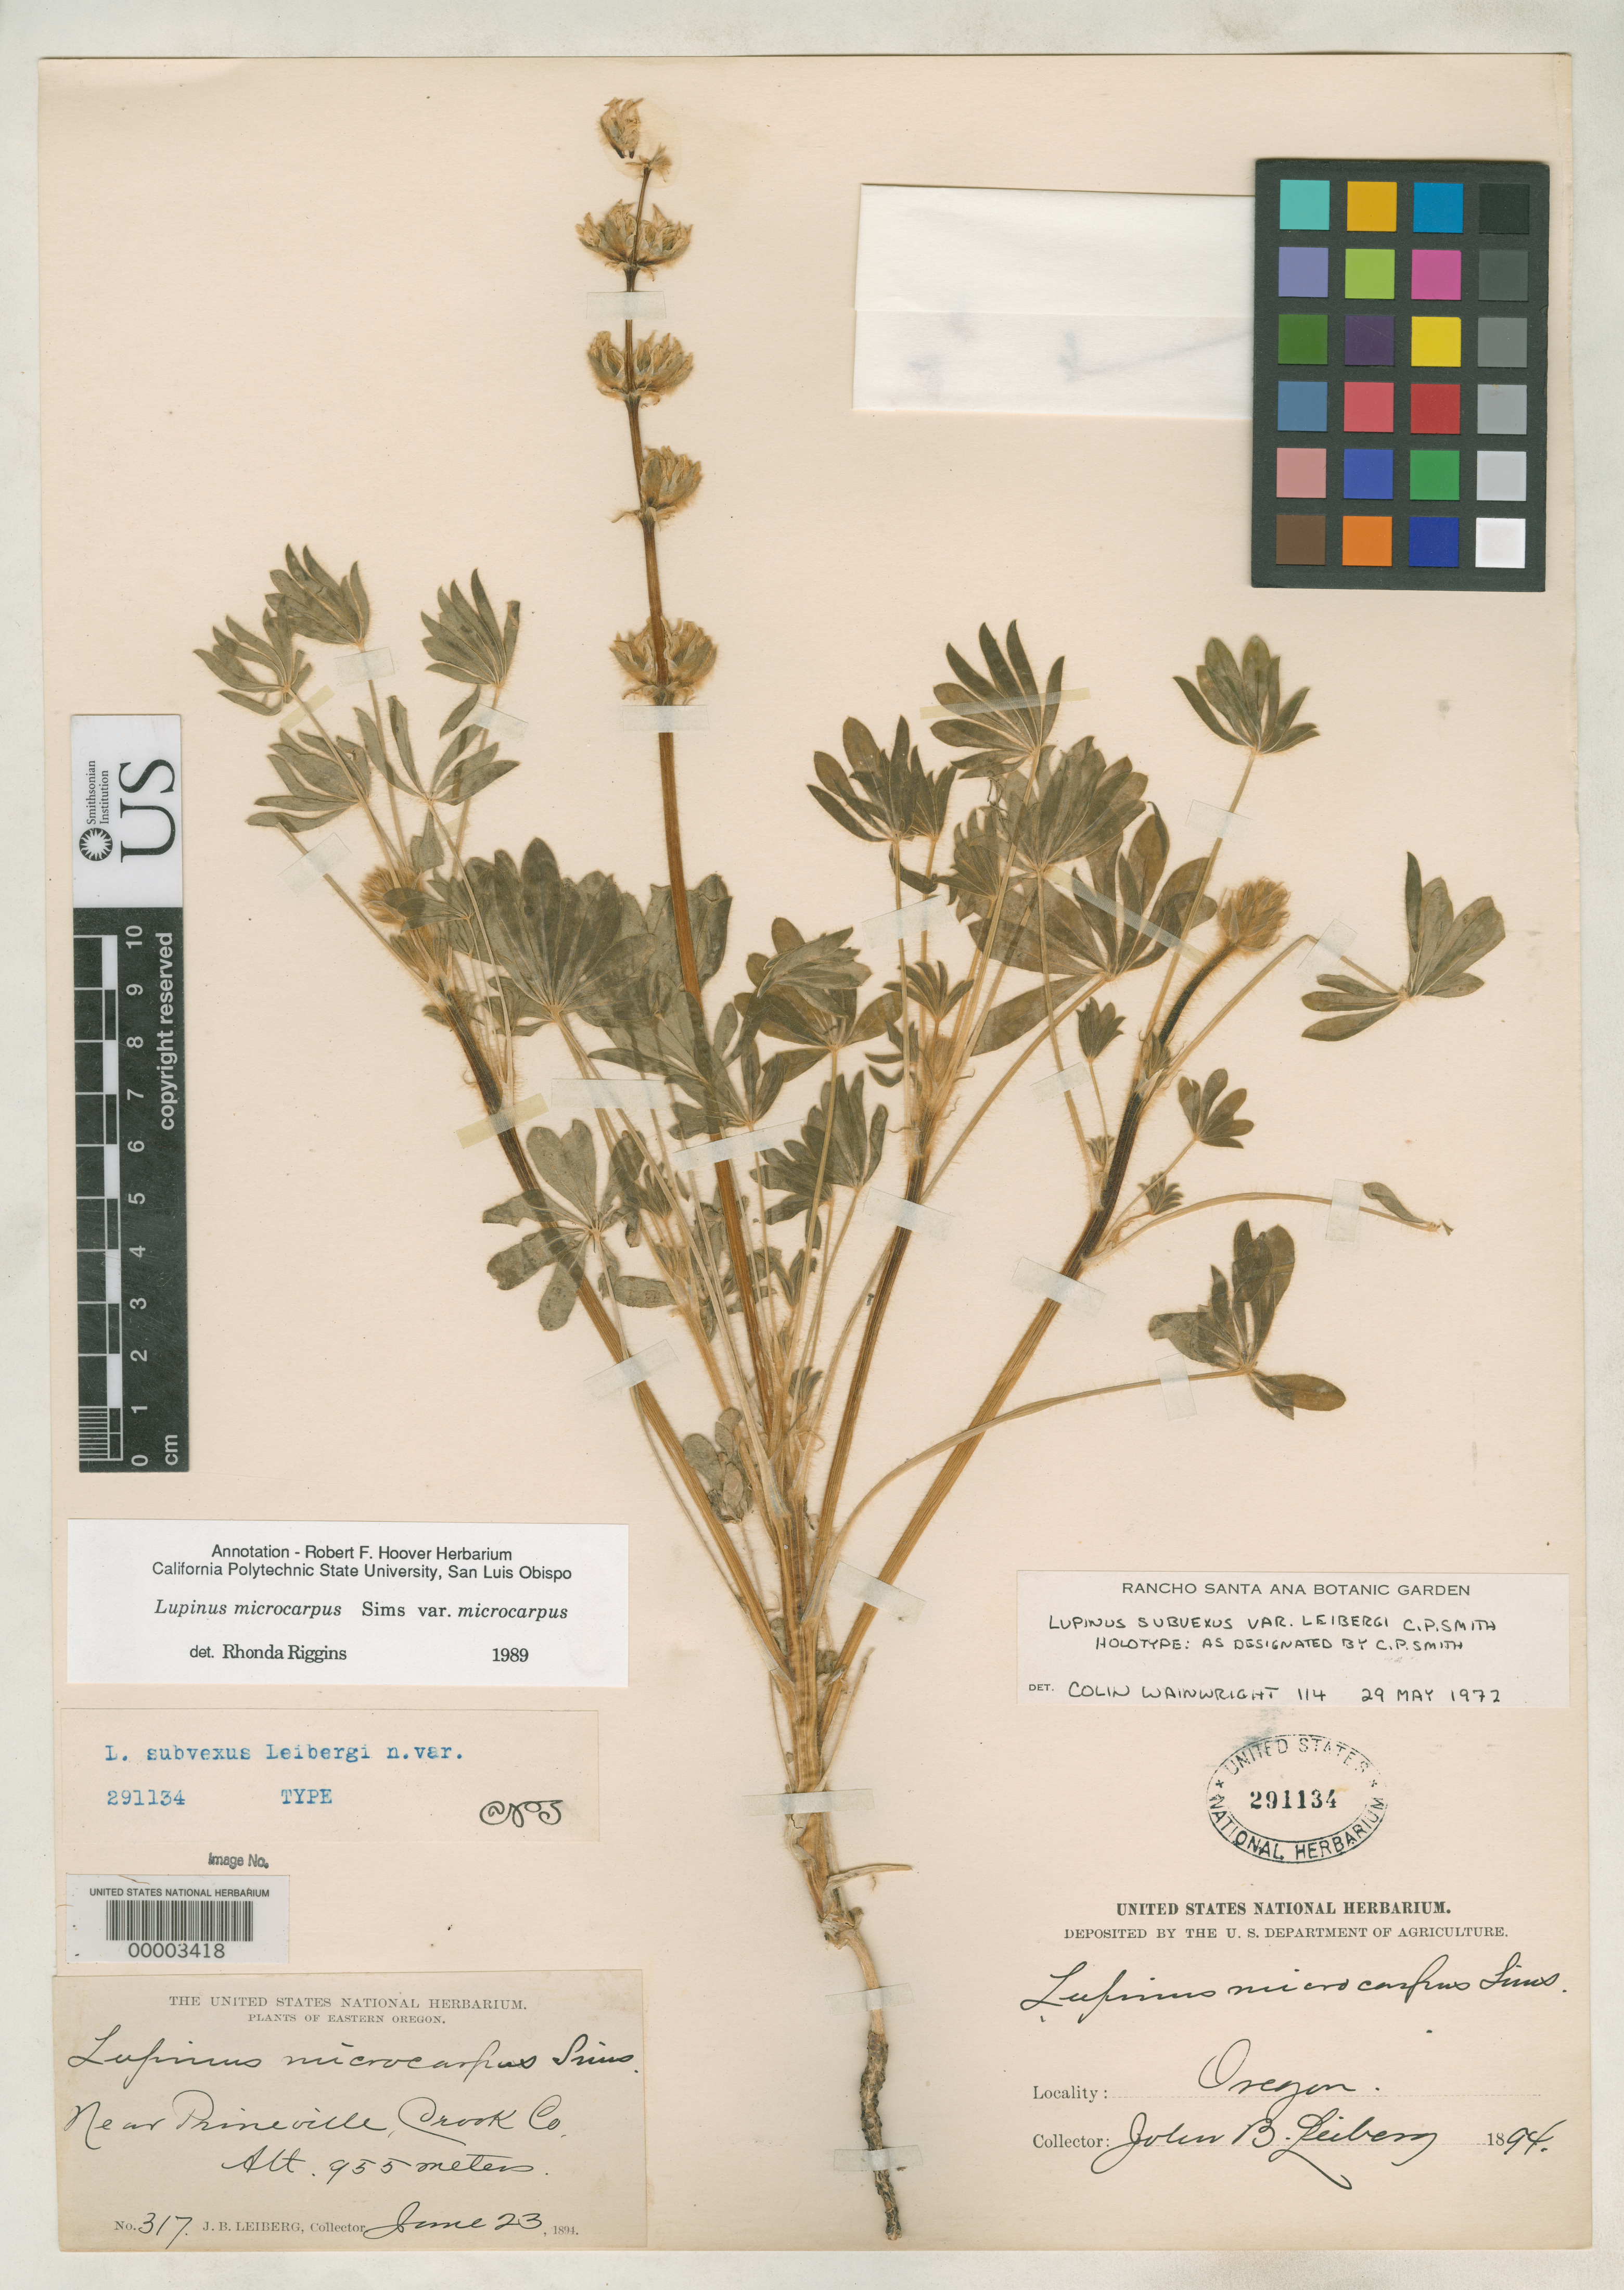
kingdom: Plantae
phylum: Tracheophyta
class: Magnoliopsida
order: Fabales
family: Fabaceae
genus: Lupinus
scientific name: Lupinus subvexus var. leibergii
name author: C.P. Sm.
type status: Holotype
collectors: J. Leiberg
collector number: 317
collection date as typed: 23 Jun 1894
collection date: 1894-06-23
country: United States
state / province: Oregon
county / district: Crook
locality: Near Prineville.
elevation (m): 955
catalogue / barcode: US 291134